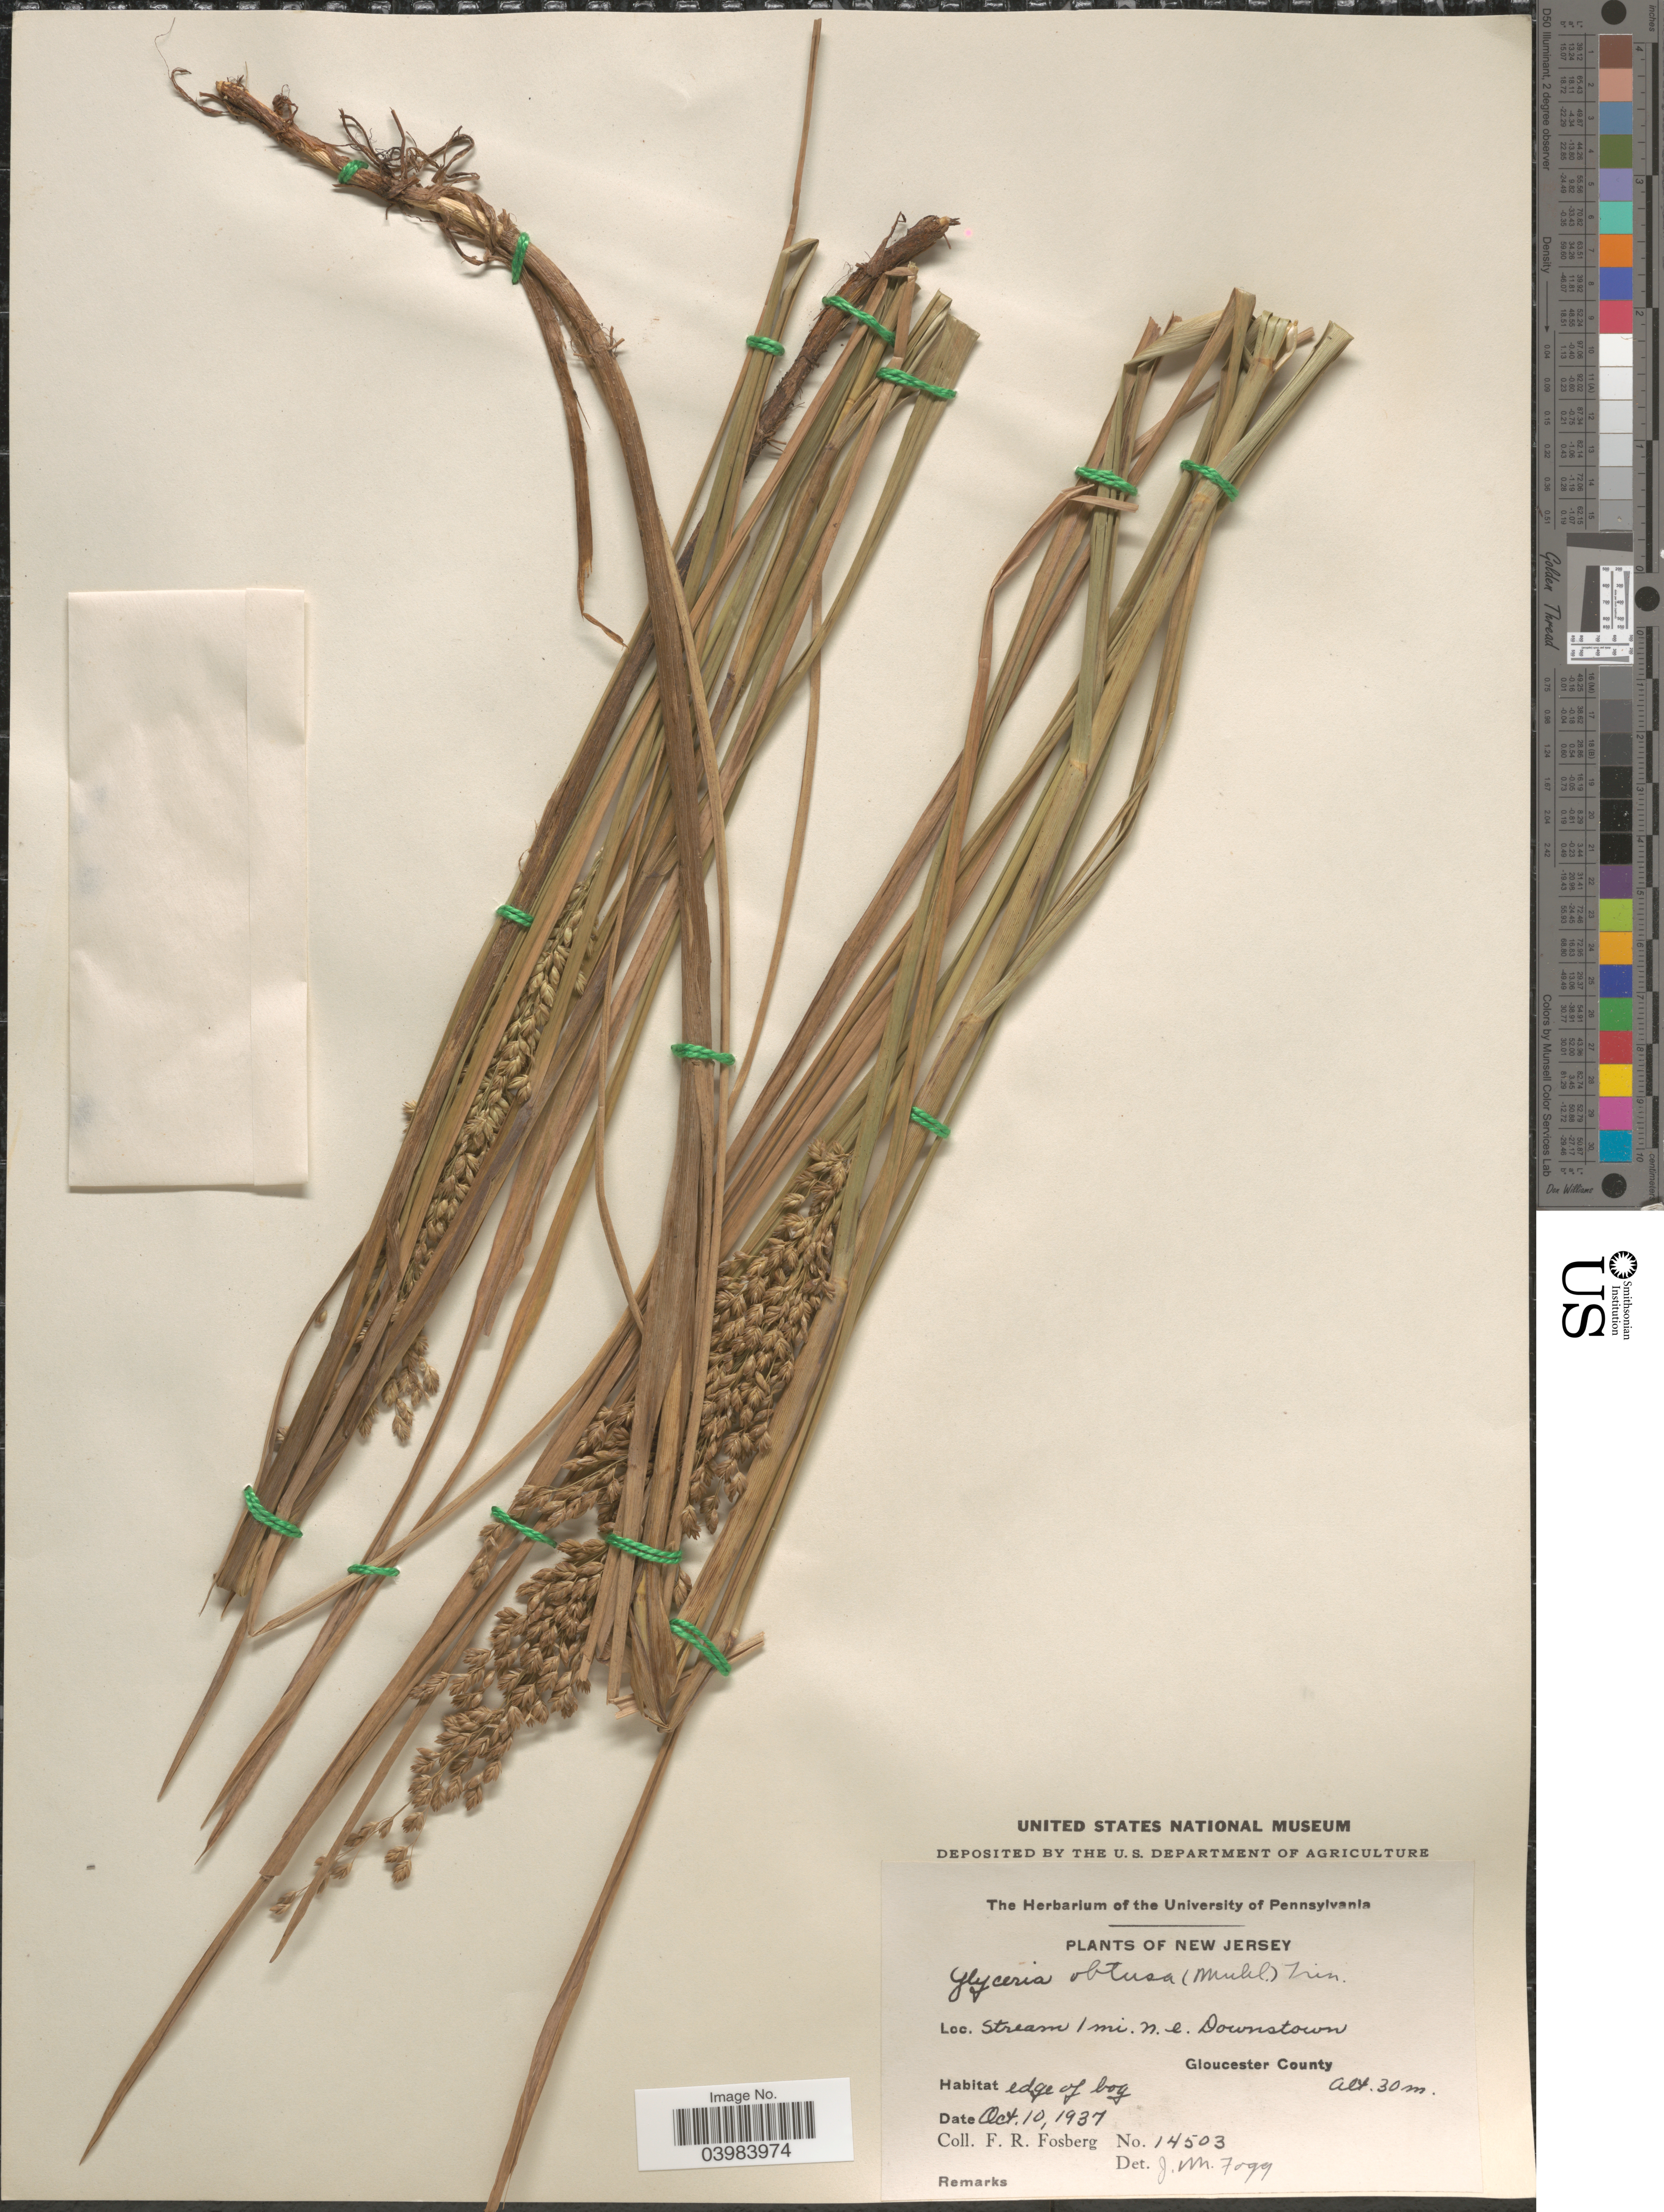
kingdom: Plantae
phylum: Tracheophyta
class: Liliopsida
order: Poales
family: Poaceae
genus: Glyceria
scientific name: Glyceria obtusa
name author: (Muhl.) Trin.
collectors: F. R. Fosberg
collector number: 14503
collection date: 1937-10-10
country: United States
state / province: New Jersey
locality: Stream 1 mi. n. e. Downstown. Gloucester County. Edge of bog.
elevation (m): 30